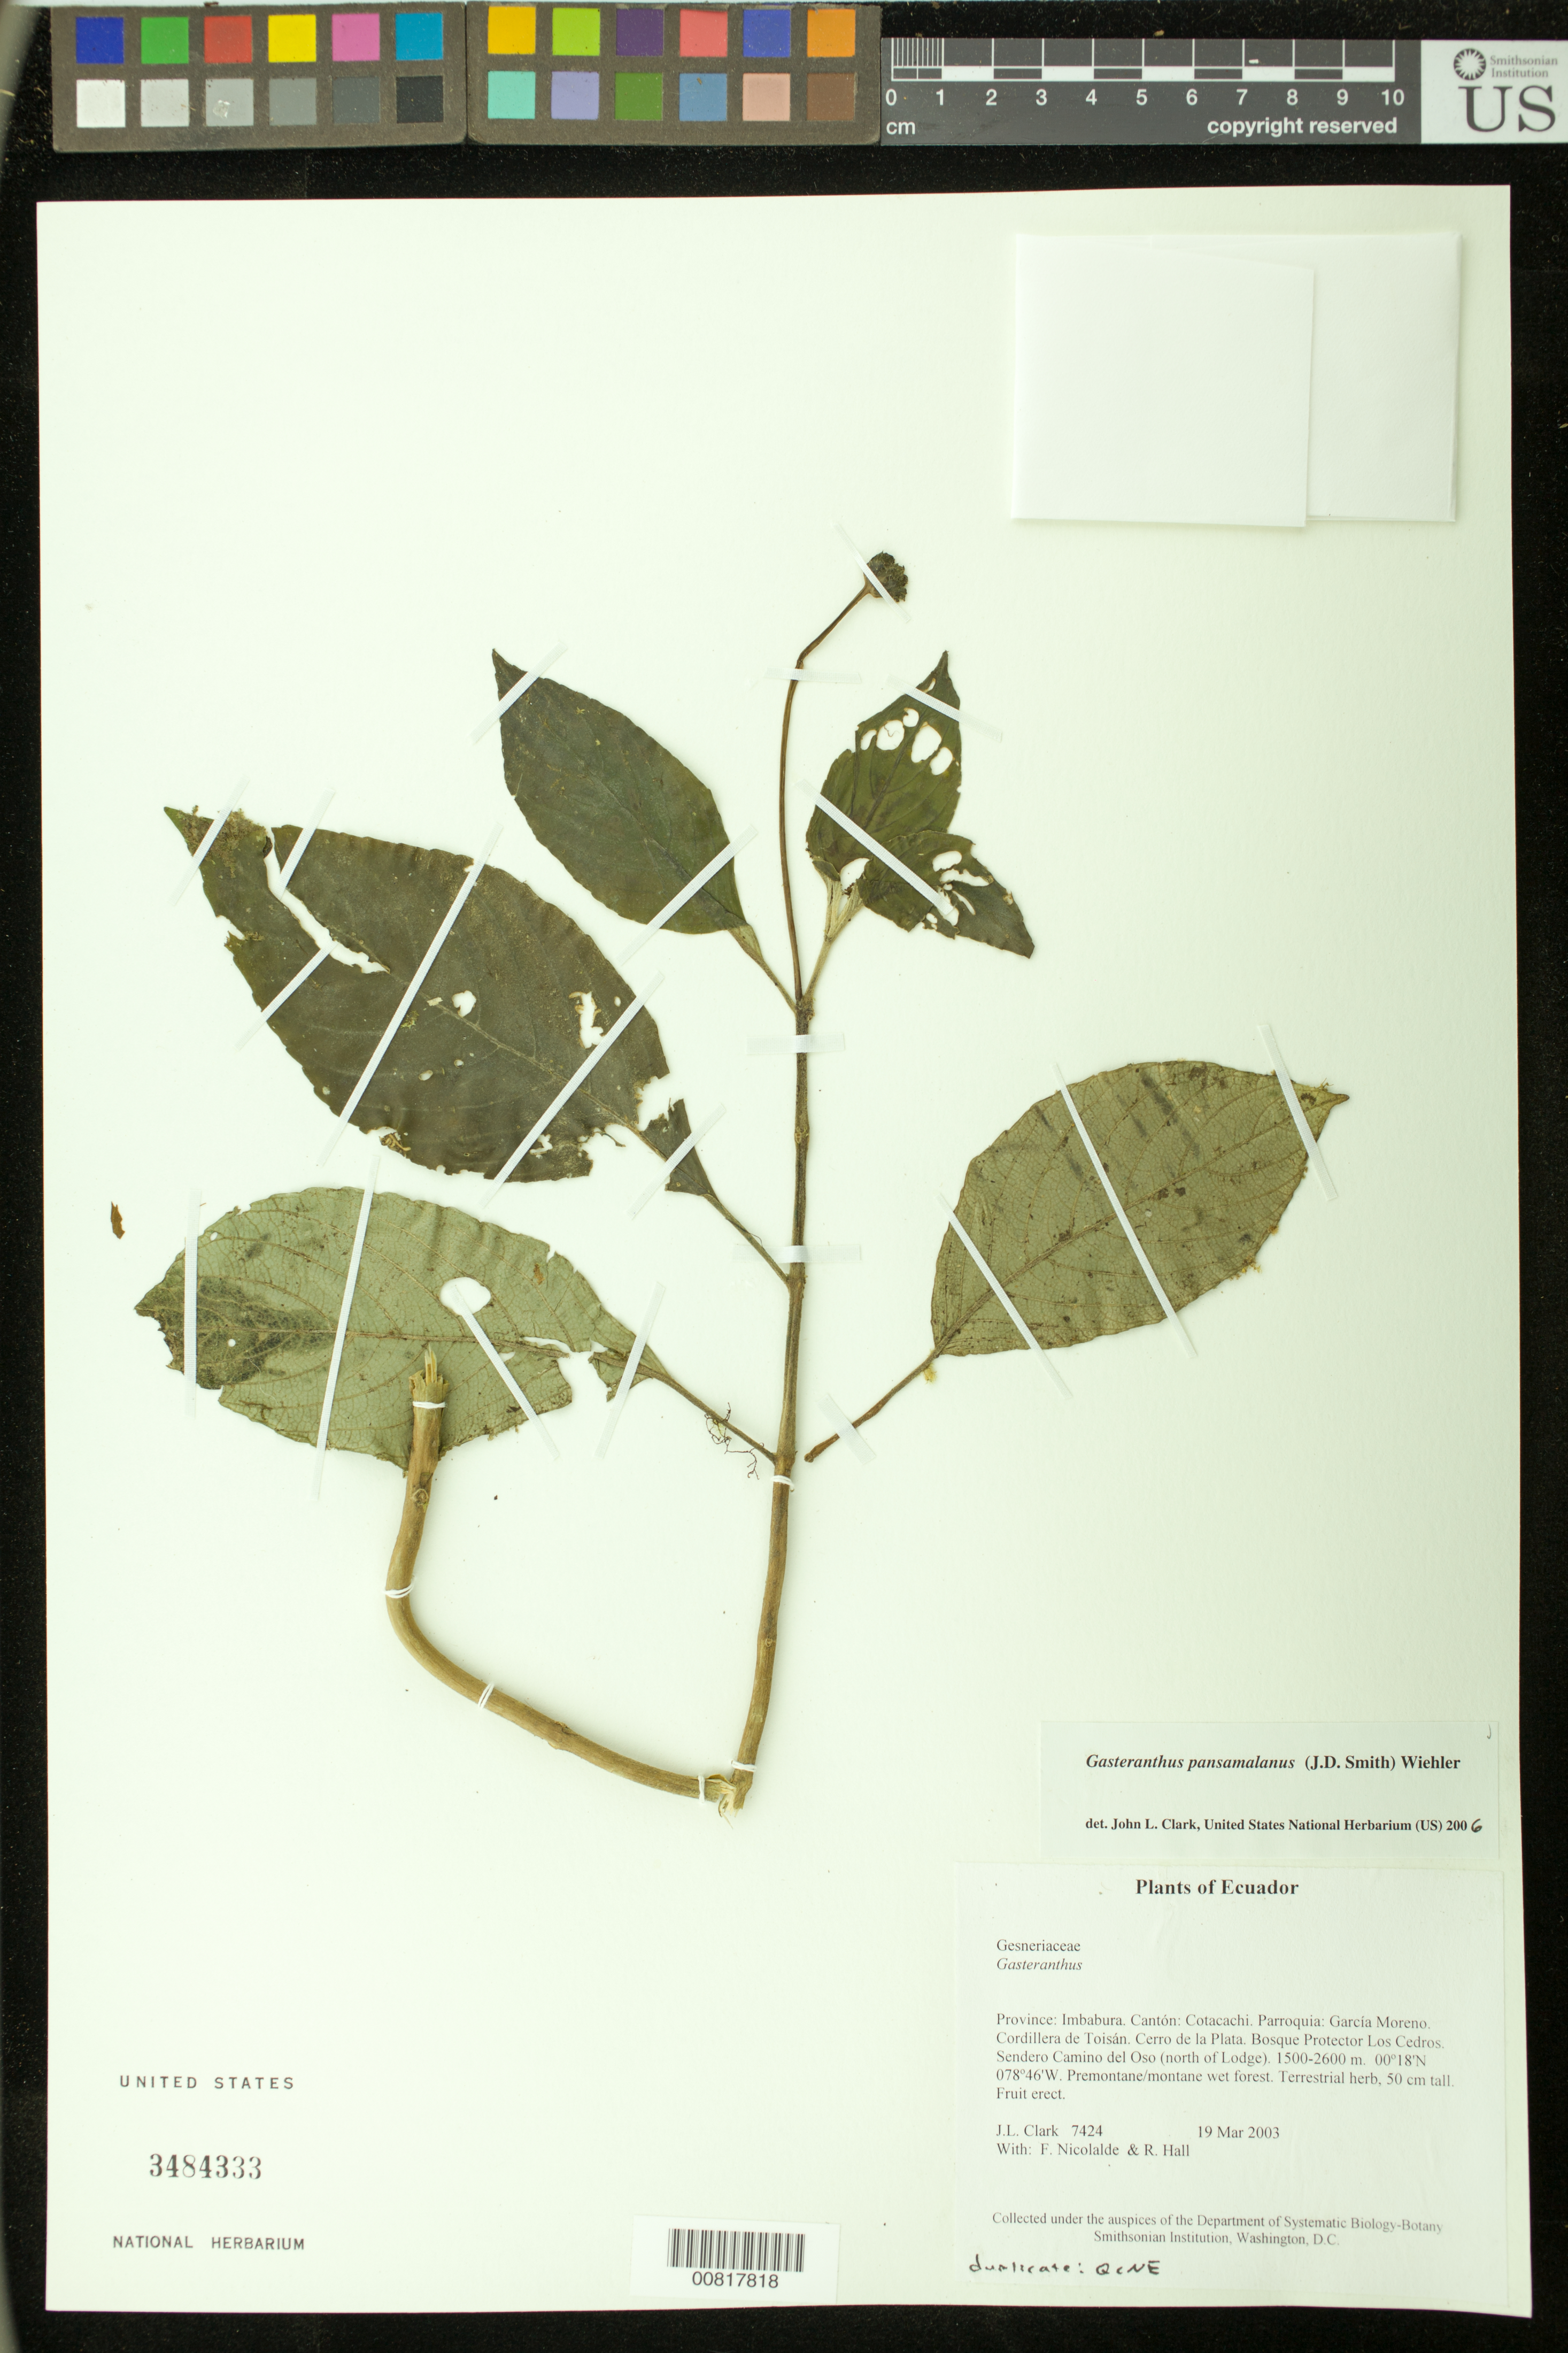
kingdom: Plantae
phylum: Tracheophyta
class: Magnoliopsida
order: Lamiales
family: Gesneriaceae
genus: Gasteranthus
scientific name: Gasteranthus pansamalanus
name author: (Donn. Sm.) Wiehler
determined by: Clark, J. L., (SEL), The Marie Selby Botanical Garden (UNITED STATES)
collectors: J. L. Clark, F. Nicolalde & R. Hall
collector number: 7424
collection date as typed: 19 Mar 2003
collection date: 2003-03-19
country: Ecuador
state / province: Imbabura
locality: Cotacachi. Parroquia: García Moreno. Cordillera de Toisán. Cerro de la Plata. Bosque Protector Los Cedros. Sendero Camino del Oso (north of Lodge).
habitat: Premontane/montane wet forest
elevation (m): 1500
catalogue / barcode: US 3484333